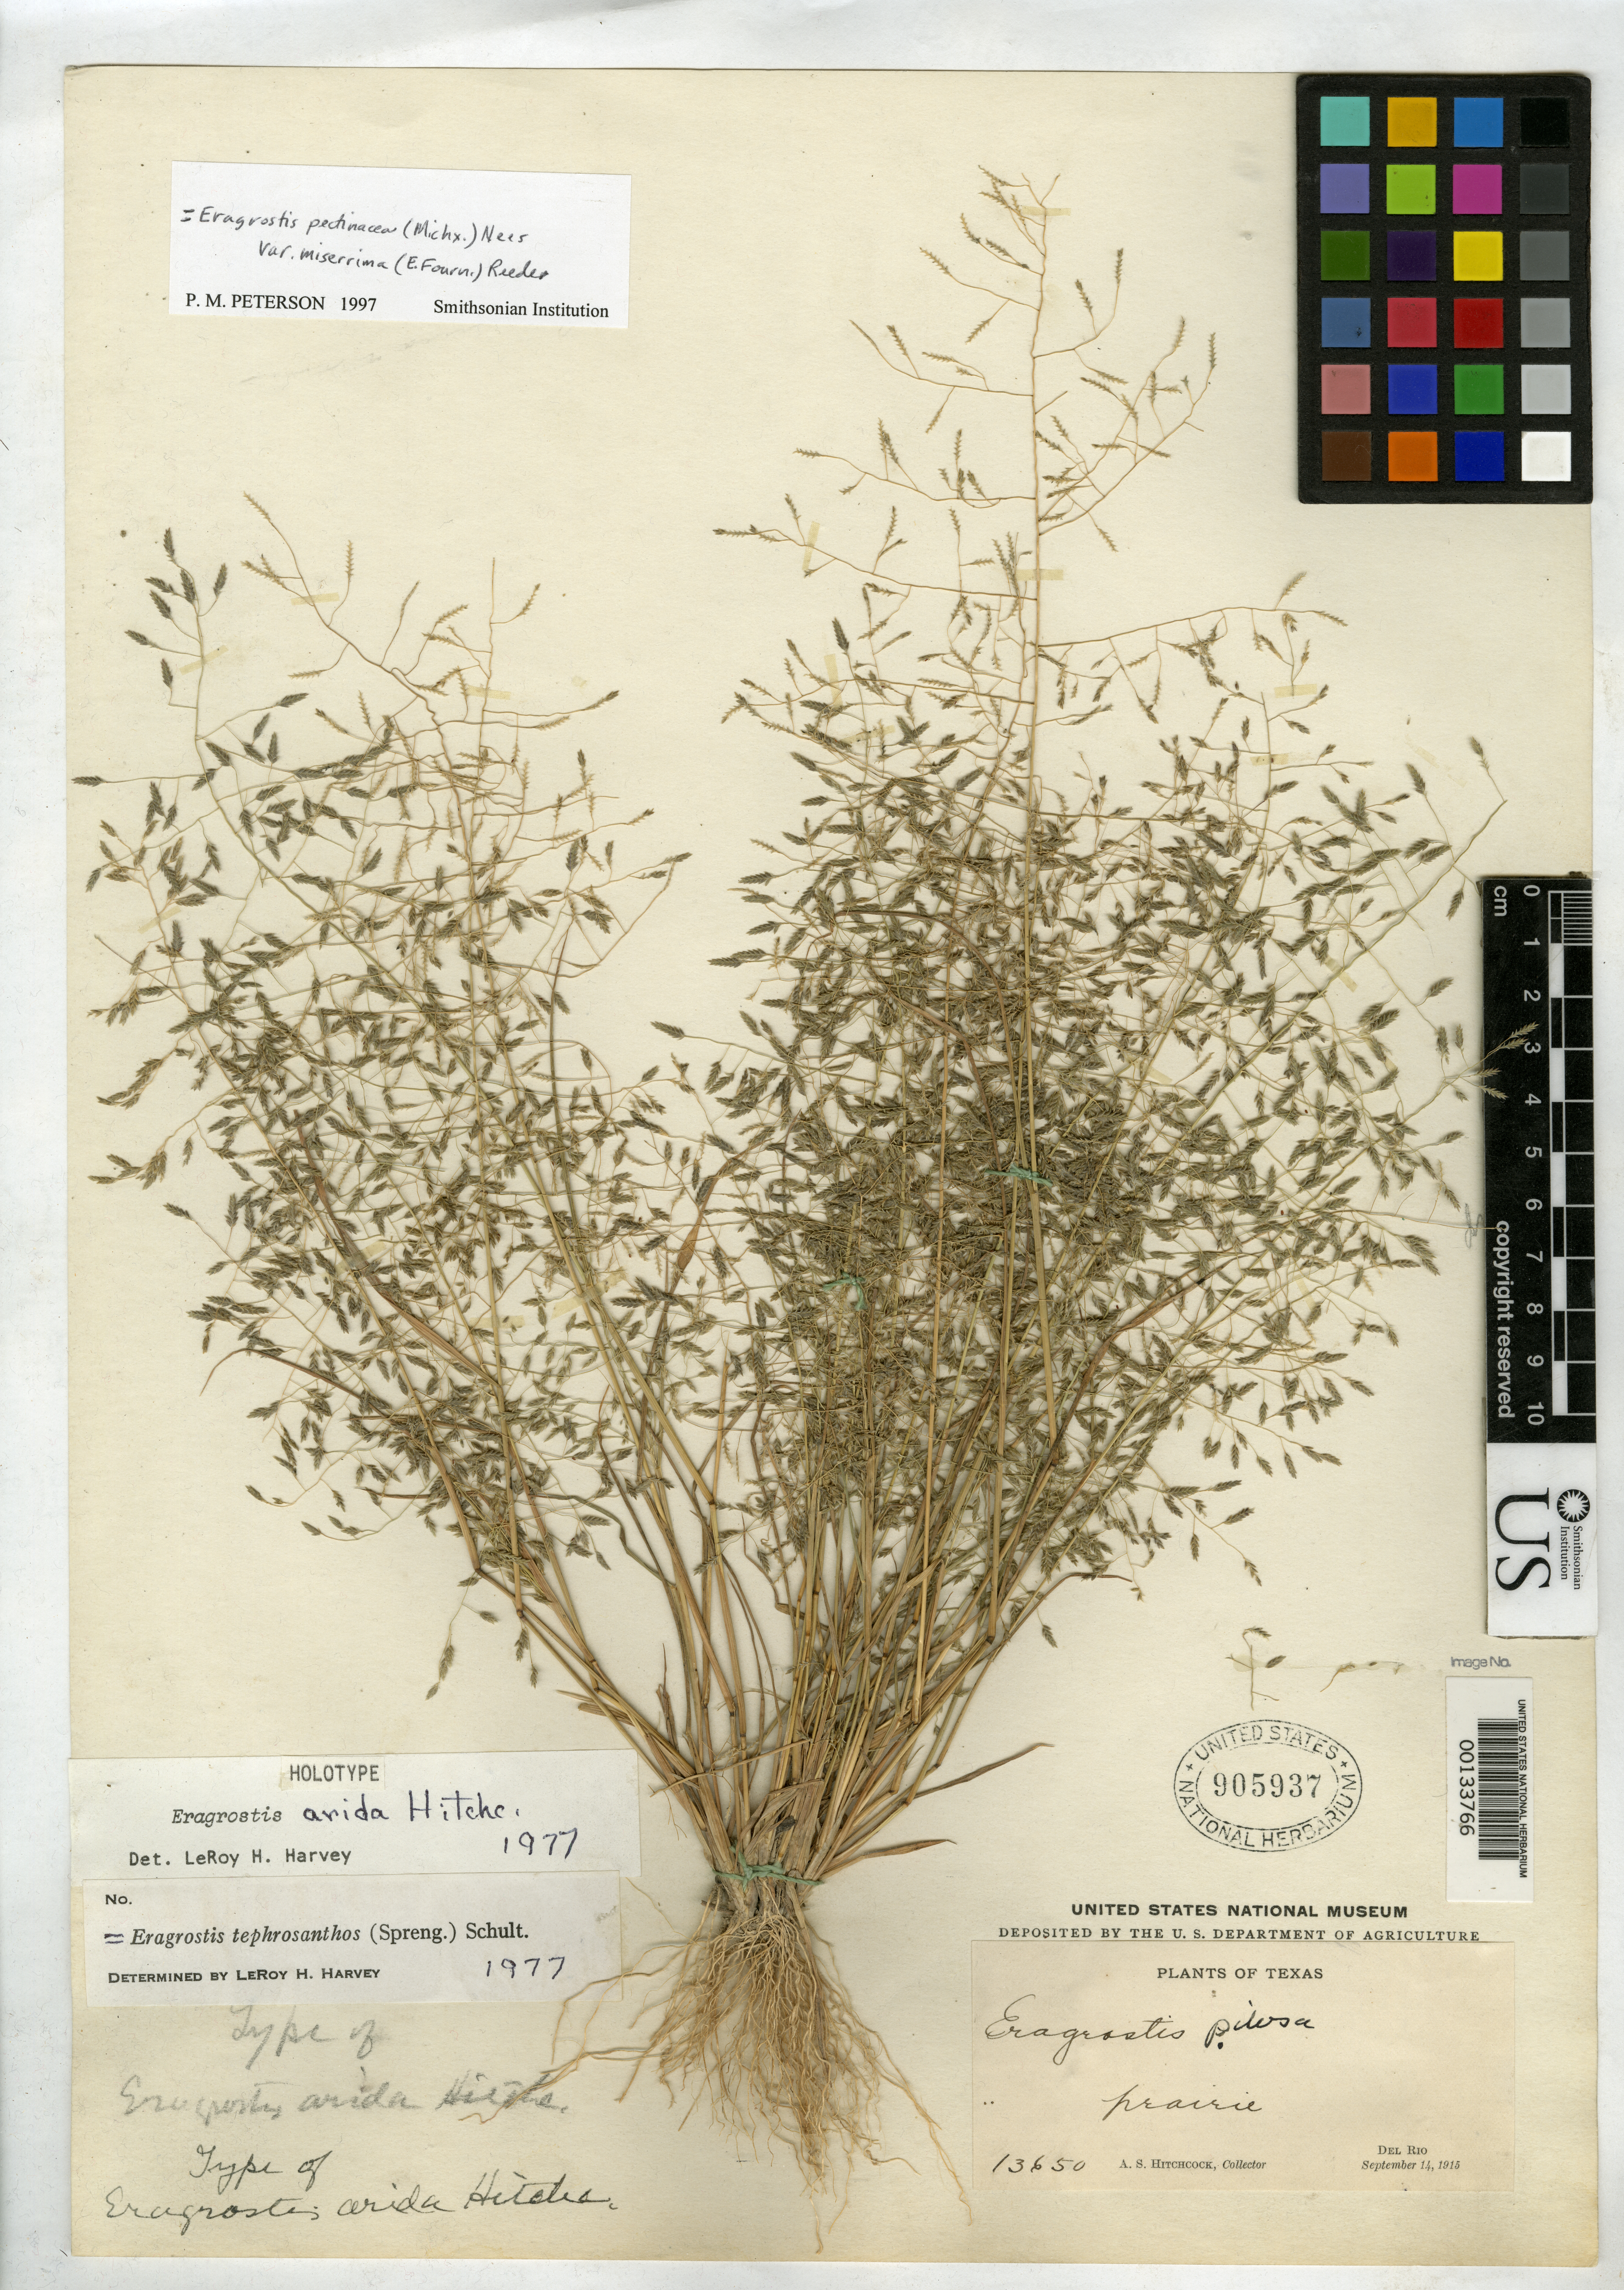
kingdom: Plantae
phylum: Tracheophyta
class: Liliopsida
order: Poales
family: Poaceae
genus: Eragrostis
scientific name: Eragrostis arida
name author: Hitchc.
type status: Holotype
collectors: A. S. Hitchcock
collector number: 13650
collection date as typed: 14 Sep 1915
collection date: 1915-09-14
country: United States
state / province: Texas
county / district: Val Verde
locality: Del Rio.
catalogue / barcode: US 905937